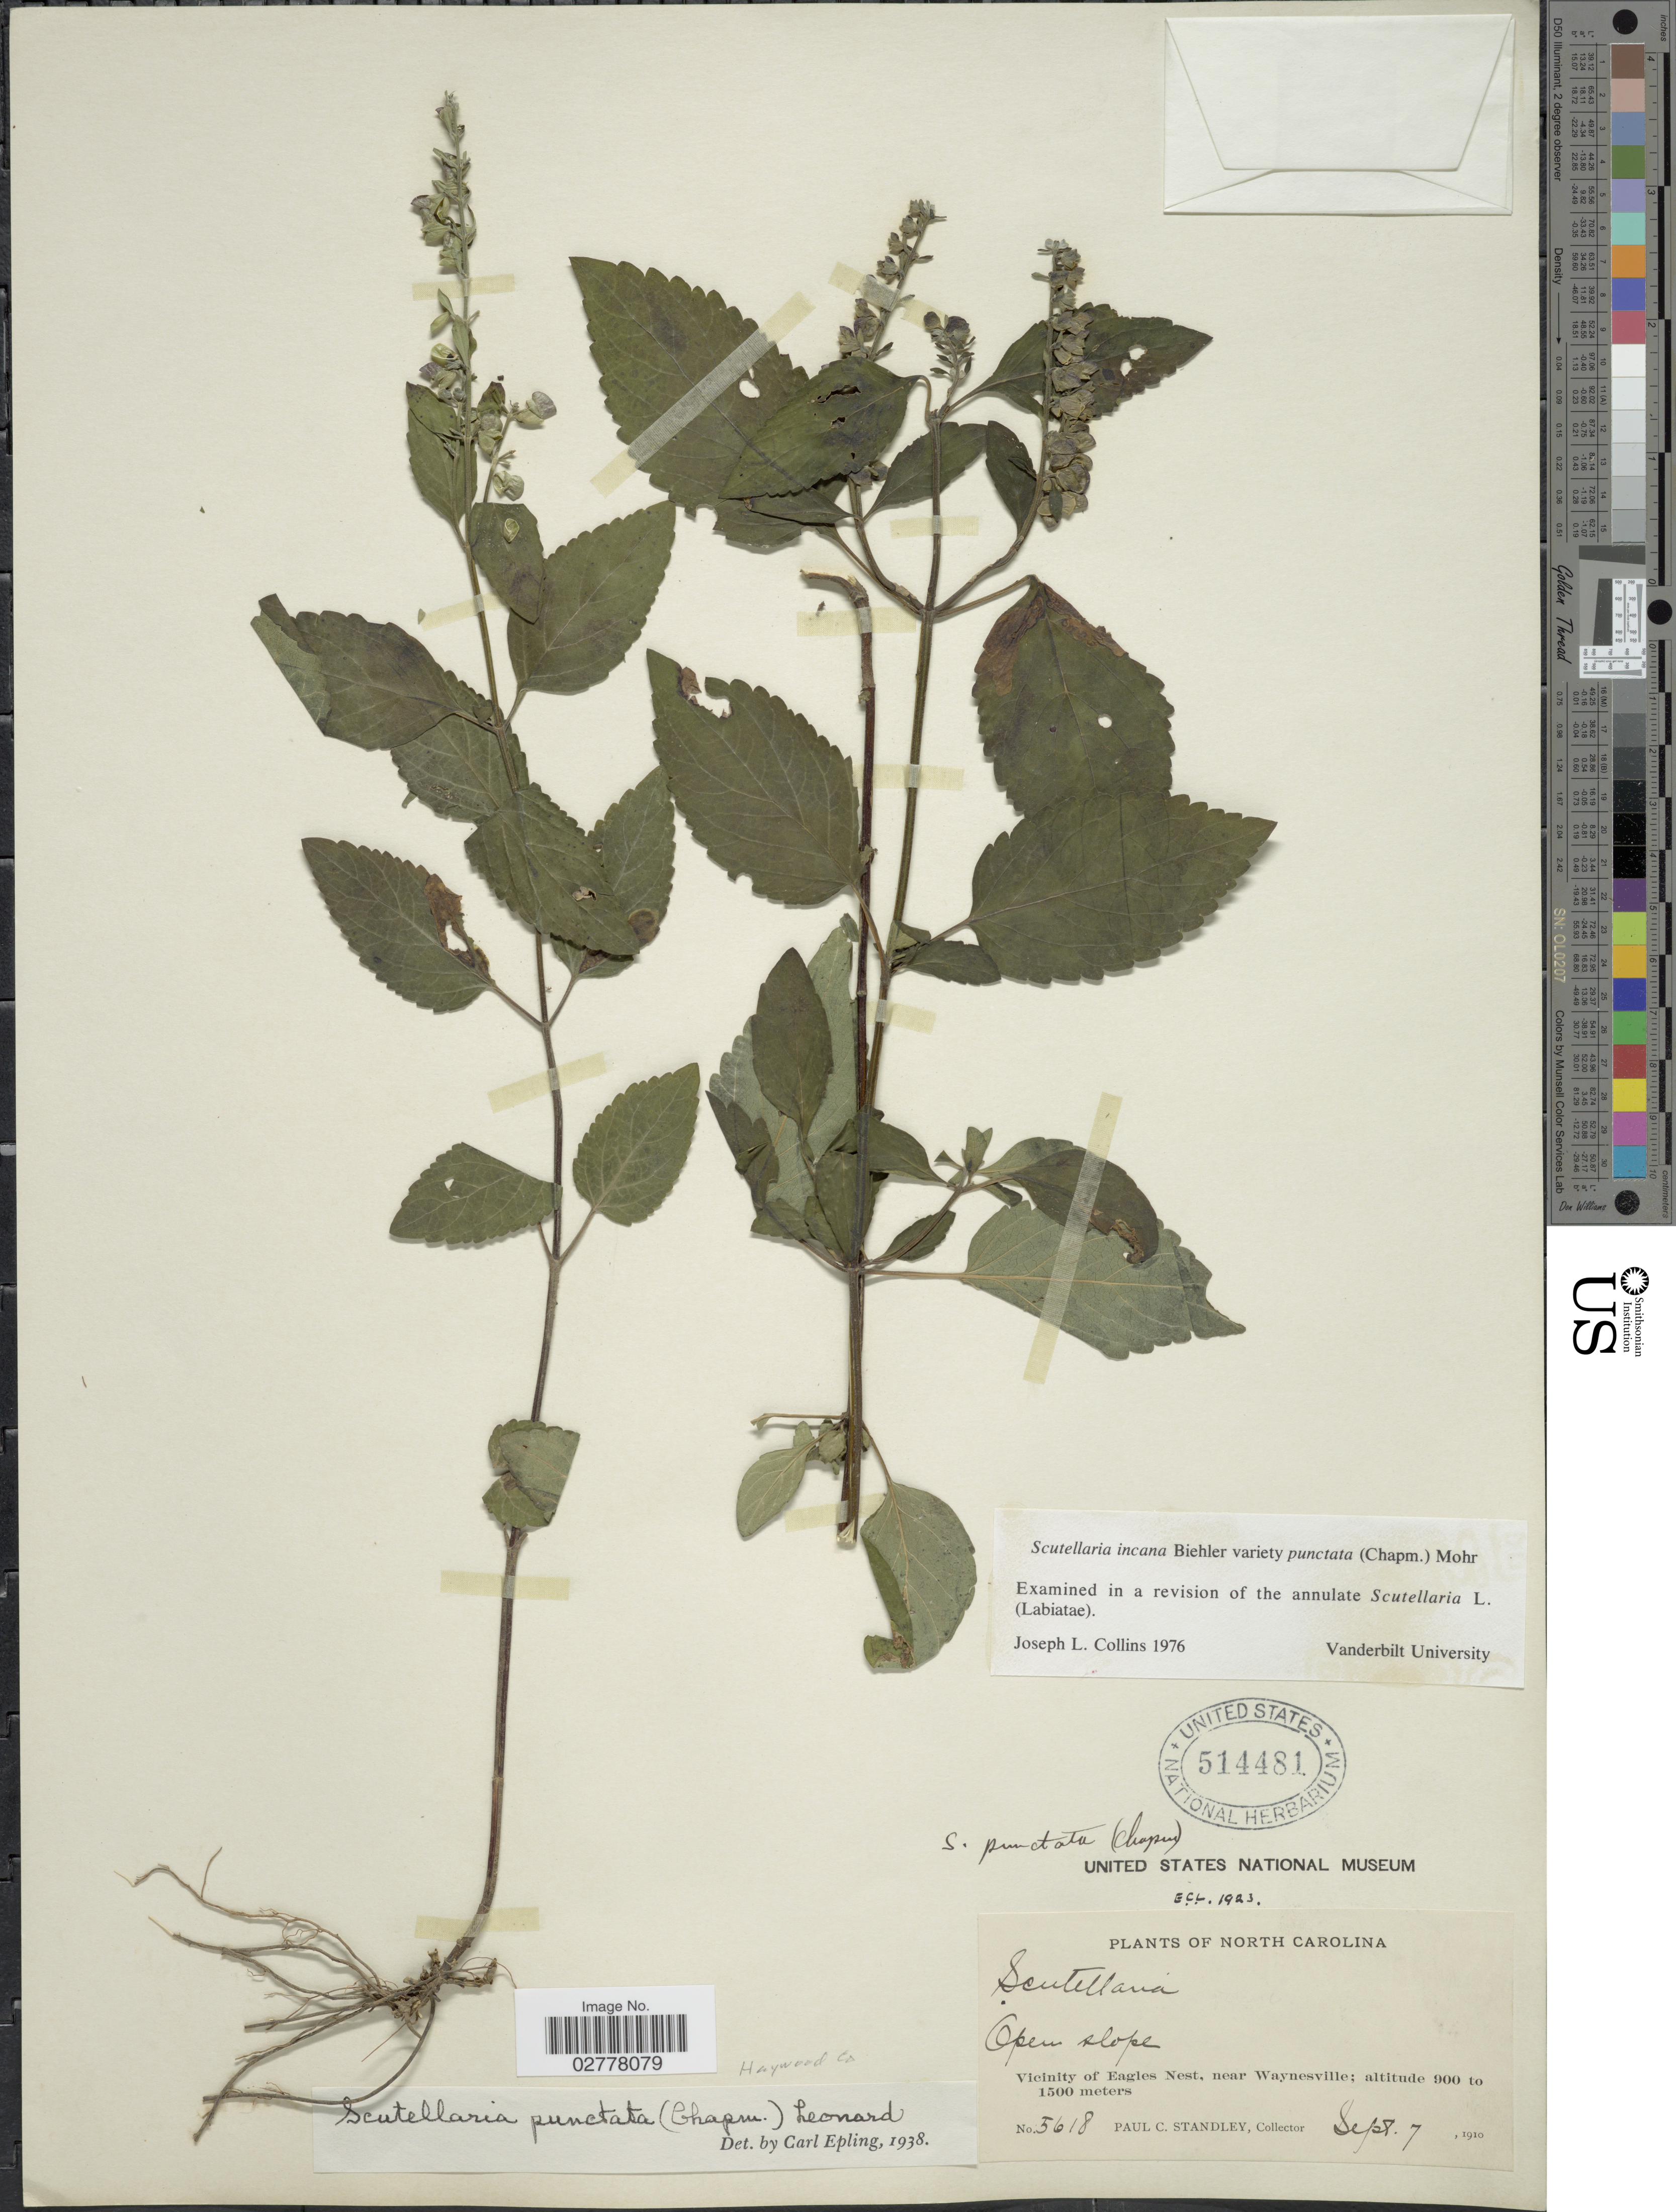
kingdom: Plantae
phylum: Tracheophyta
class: Magnoliopsida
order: Lamiales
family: Lamiaceae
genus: Scutellaria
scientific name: Scutellaria incana var. punctata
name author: (Chapm.) C. Mohr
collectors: P. C. Standley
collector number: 5618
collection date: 1910-09-07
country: United States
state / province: North Carolina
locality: Open slope. Vicinity of Eagles Nest, near Waynesville. Heywood Co.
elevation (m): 900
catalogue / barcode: US 514481